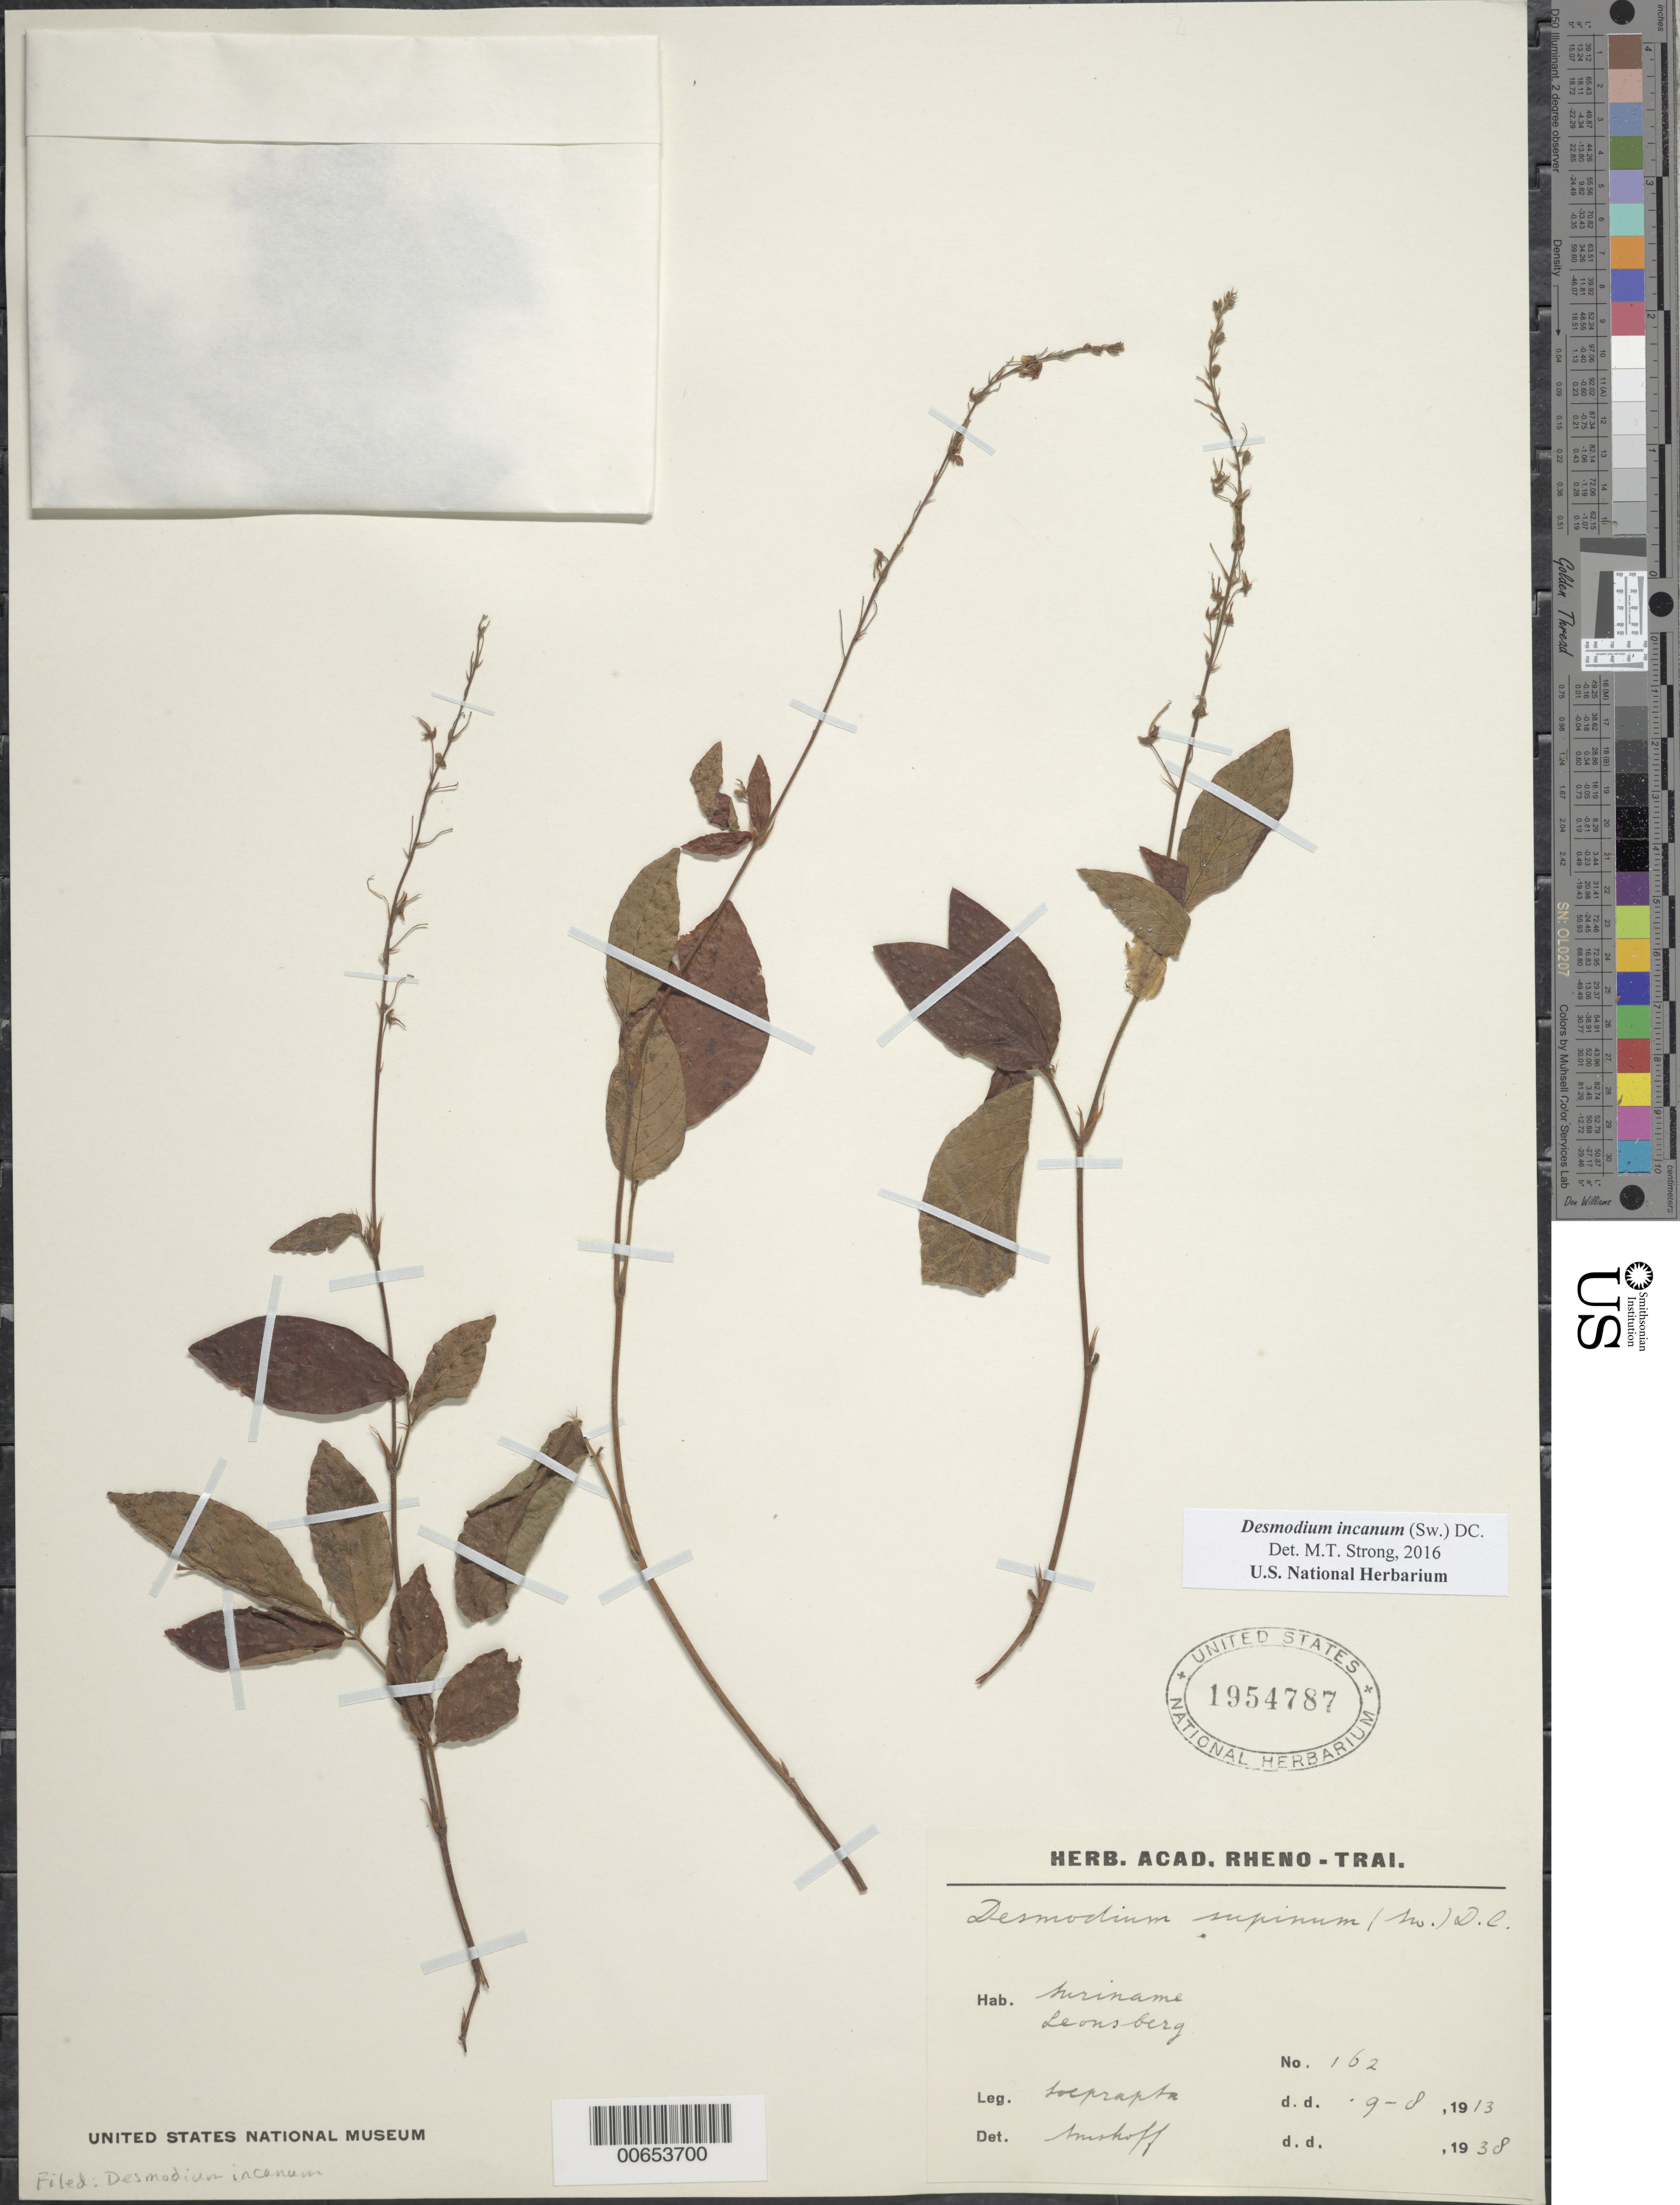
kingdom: Plantae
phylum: Tracheophyta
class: Magnoliopsida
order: Fabales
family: Fabaceae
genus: Desmodium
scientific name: Desmodium incanum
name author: (Sw.) DC.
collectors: -. Soeprato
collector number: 162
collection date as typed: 9-Aug-13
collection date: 1913-08-09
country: Suriname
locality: Leonsberg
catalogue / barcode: US 1954787